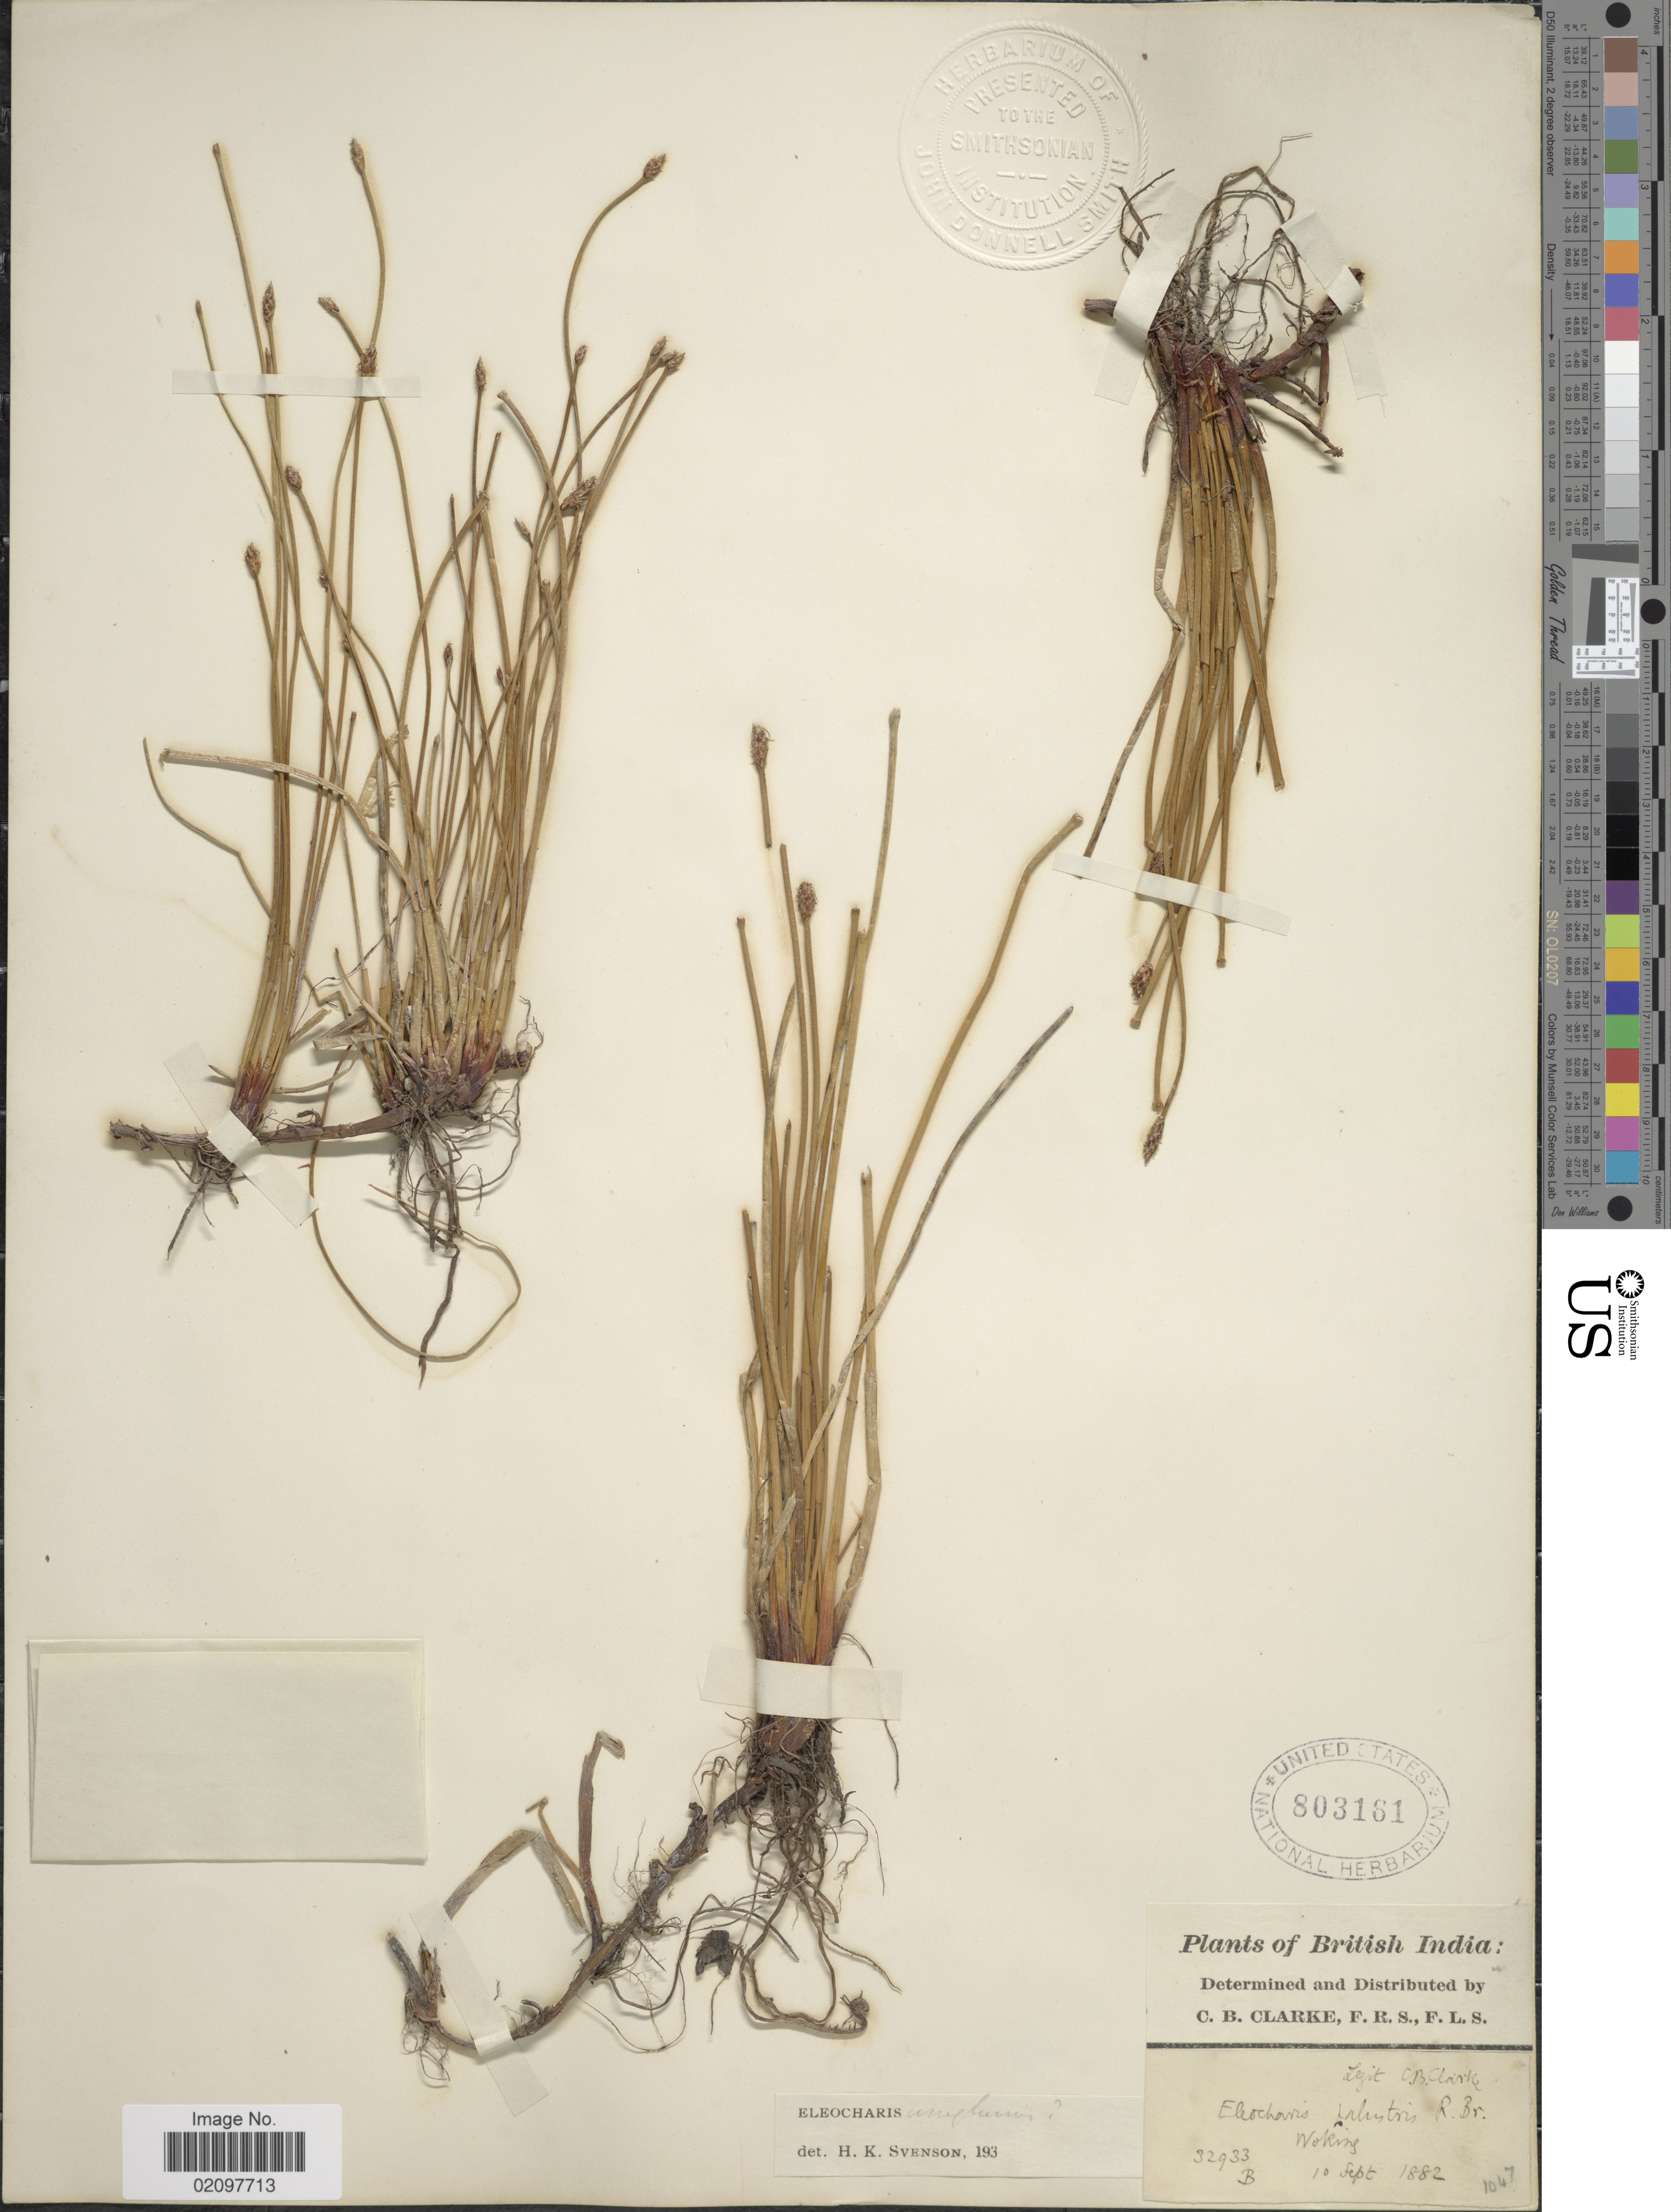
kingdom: Plantae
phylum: Tracheophyta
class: Liliopsida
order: Poales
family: Cyperaceae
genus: Eleocharis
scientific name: Eleocharis uniglumis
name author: (Link) Schult.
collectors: C. B. Clarke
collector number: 32933B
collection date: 1882-09-10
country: India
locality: British India. Woking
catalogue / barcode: US 803161